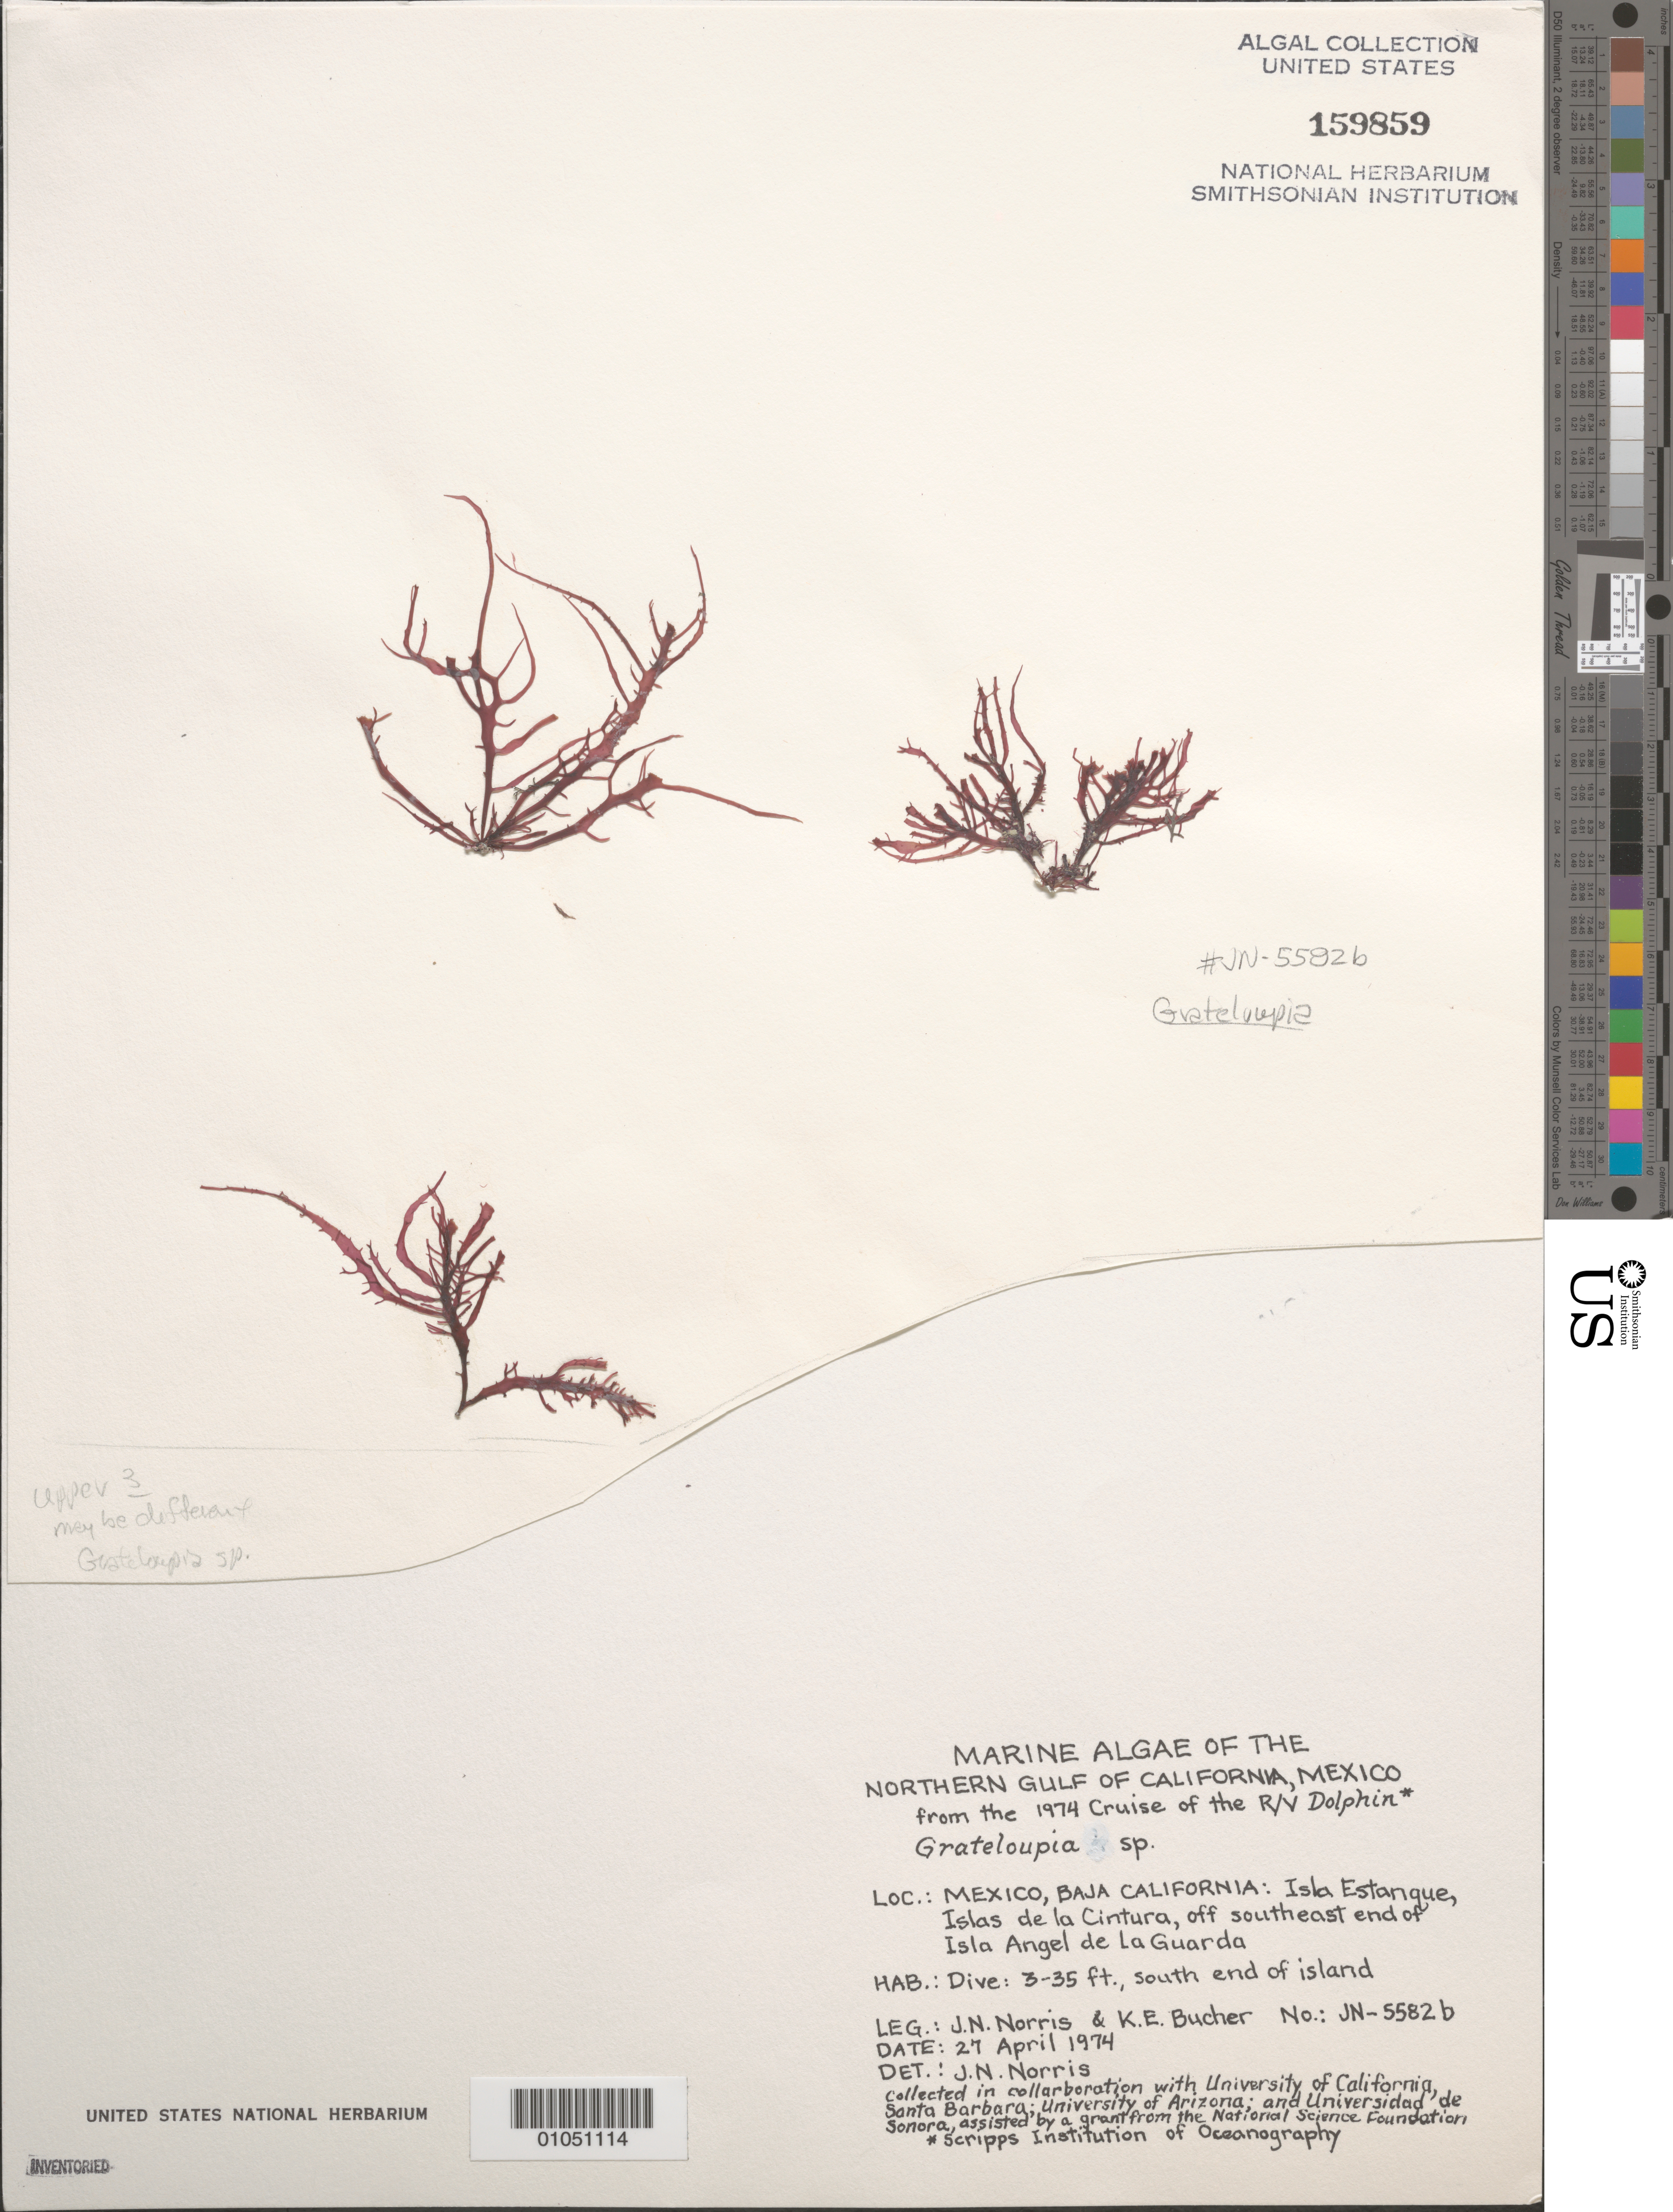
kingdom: Plantae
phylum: Rhodophyta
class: Florideophyceae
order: Halymeniales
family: Halymeniaceae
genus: Grateloupia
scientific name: Grateloupia sp.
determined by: Norris, James N.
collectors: J. N. Norris & K. E. Bucher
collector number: JN-5582b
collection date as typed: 27 Apr 1974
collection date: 1974-04-27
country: Mexico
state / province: Baja California Norte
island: Isla Estanque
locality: Off Isla Angel de la Guarda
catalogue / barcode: US 159859